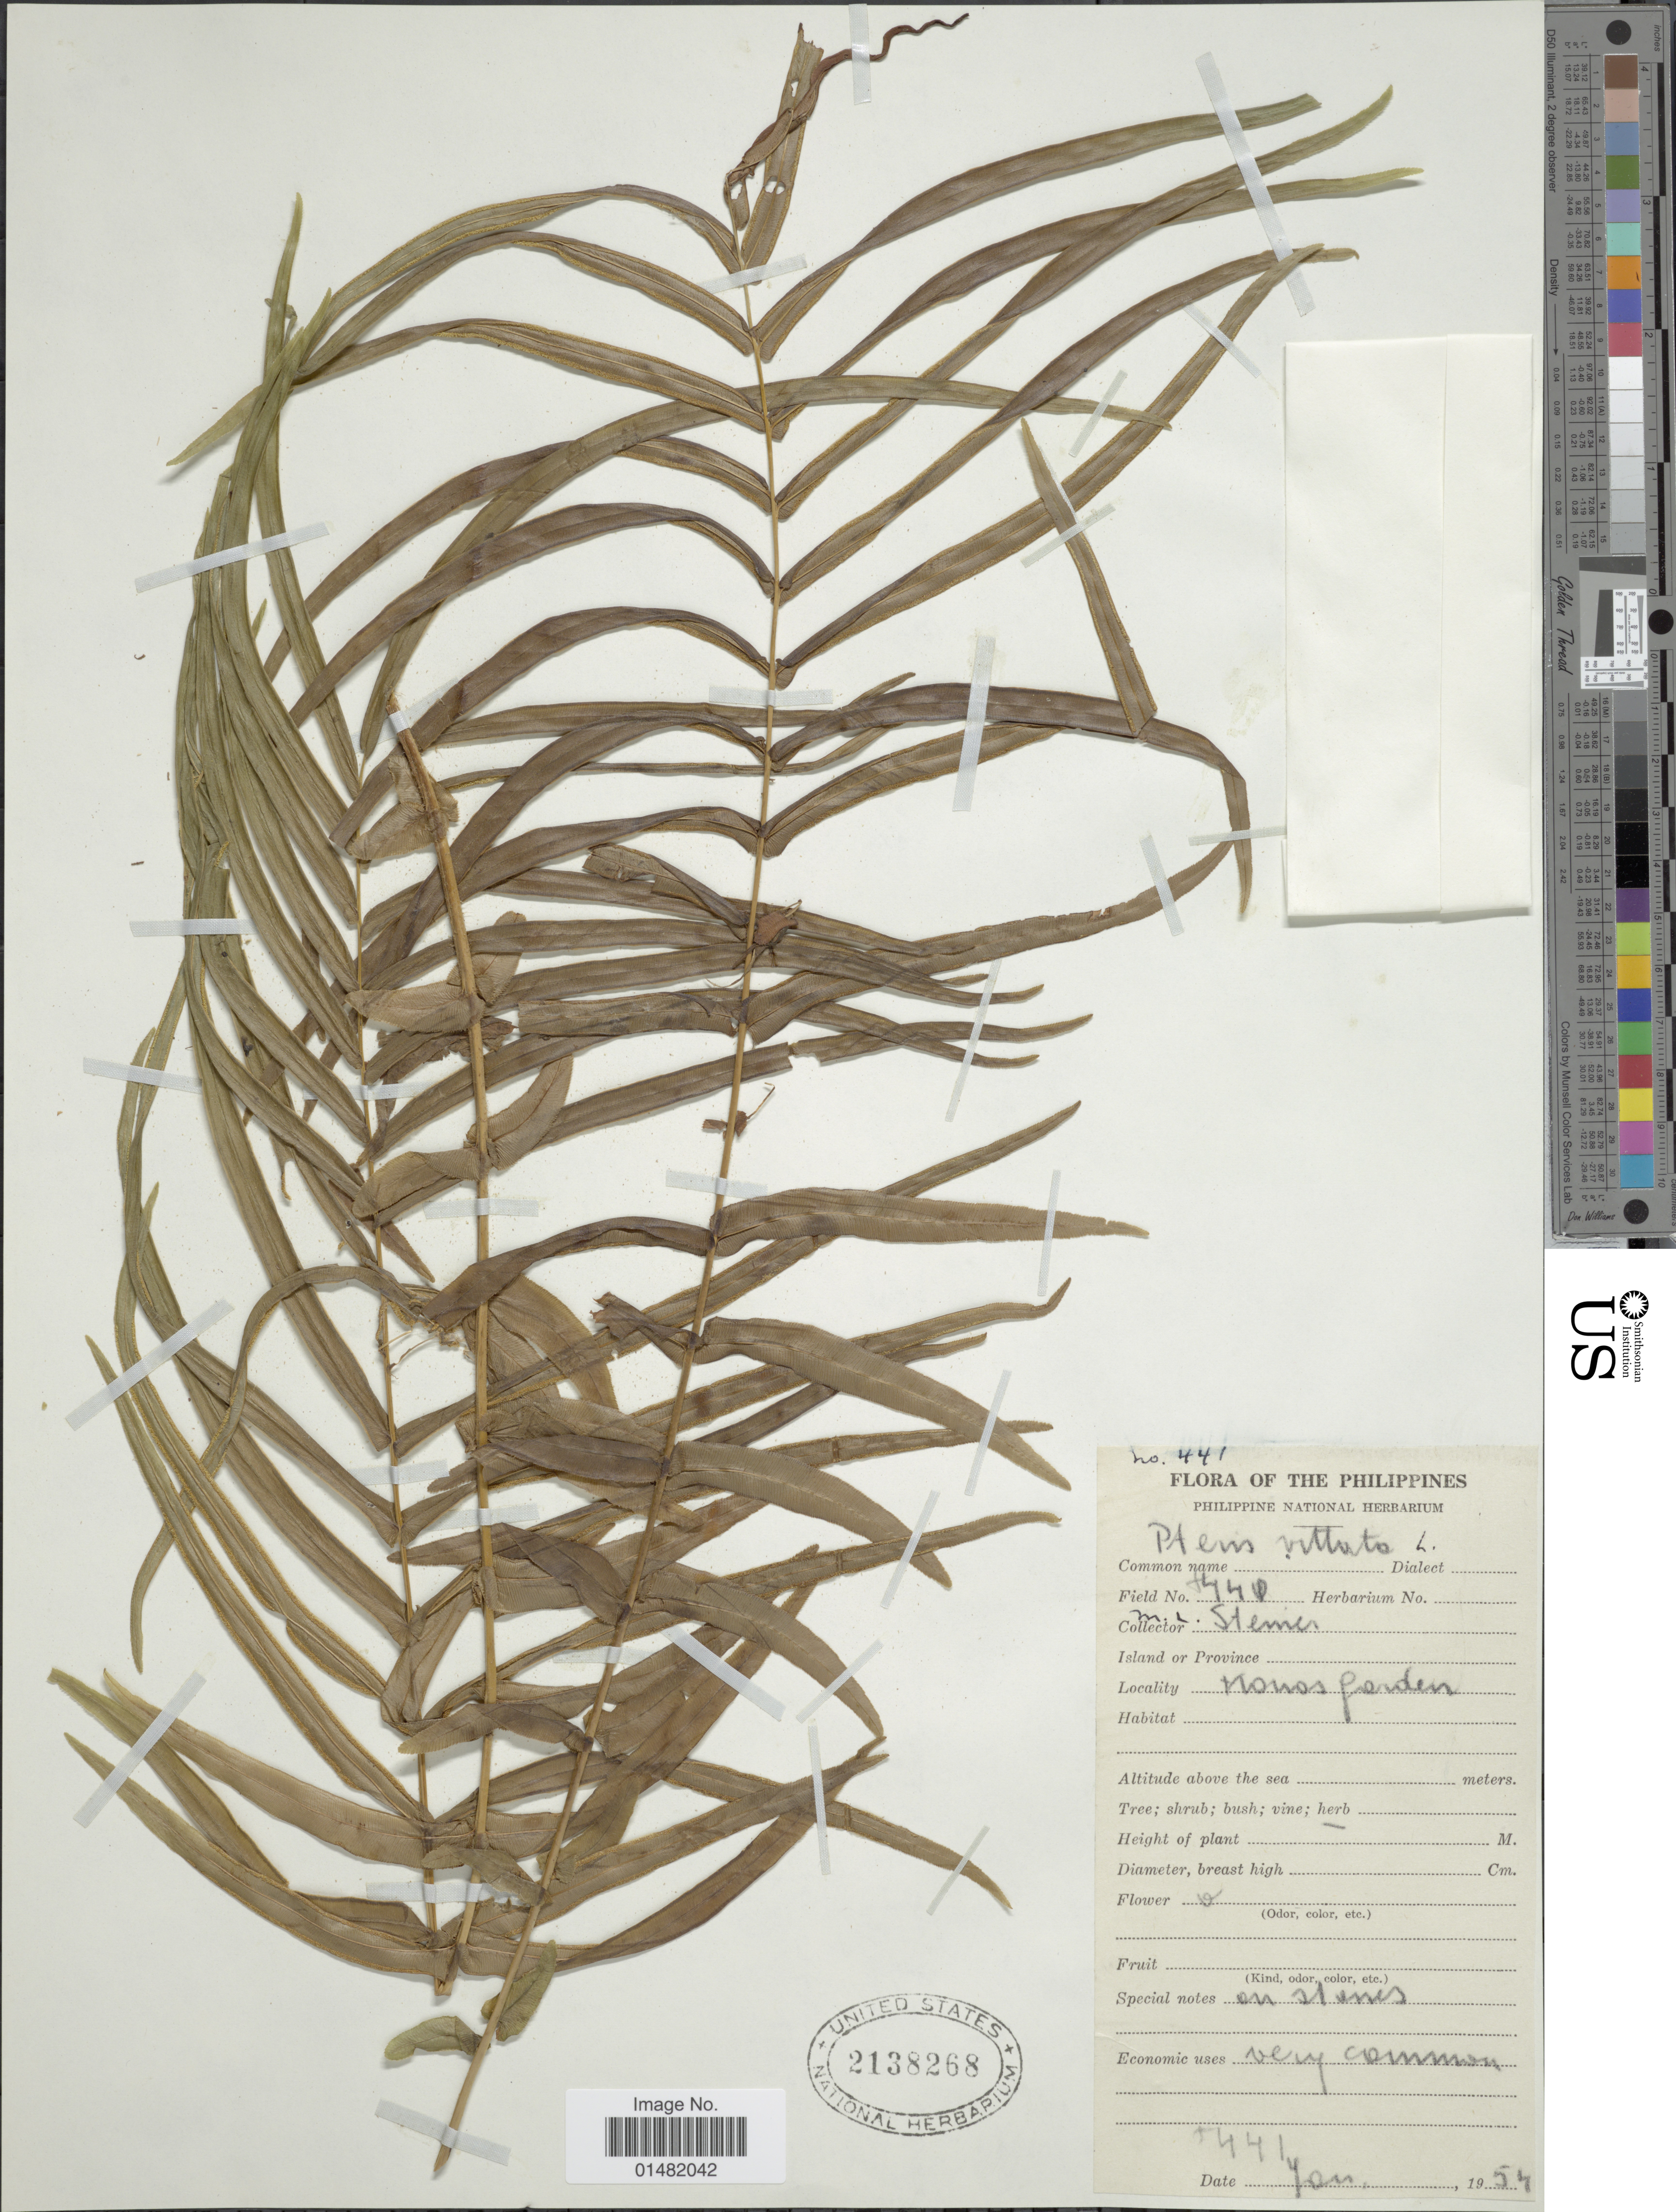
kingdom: Plantae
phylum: Tracheophyta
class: Polypodiopsida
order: Polypodiales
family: Pteridaceae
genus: Pteris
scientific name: Pteris vittata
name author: L.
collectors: M. Steiner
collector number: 441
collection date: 1954-01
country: Philippines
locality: Manas Garden.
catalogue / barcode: US 2138268